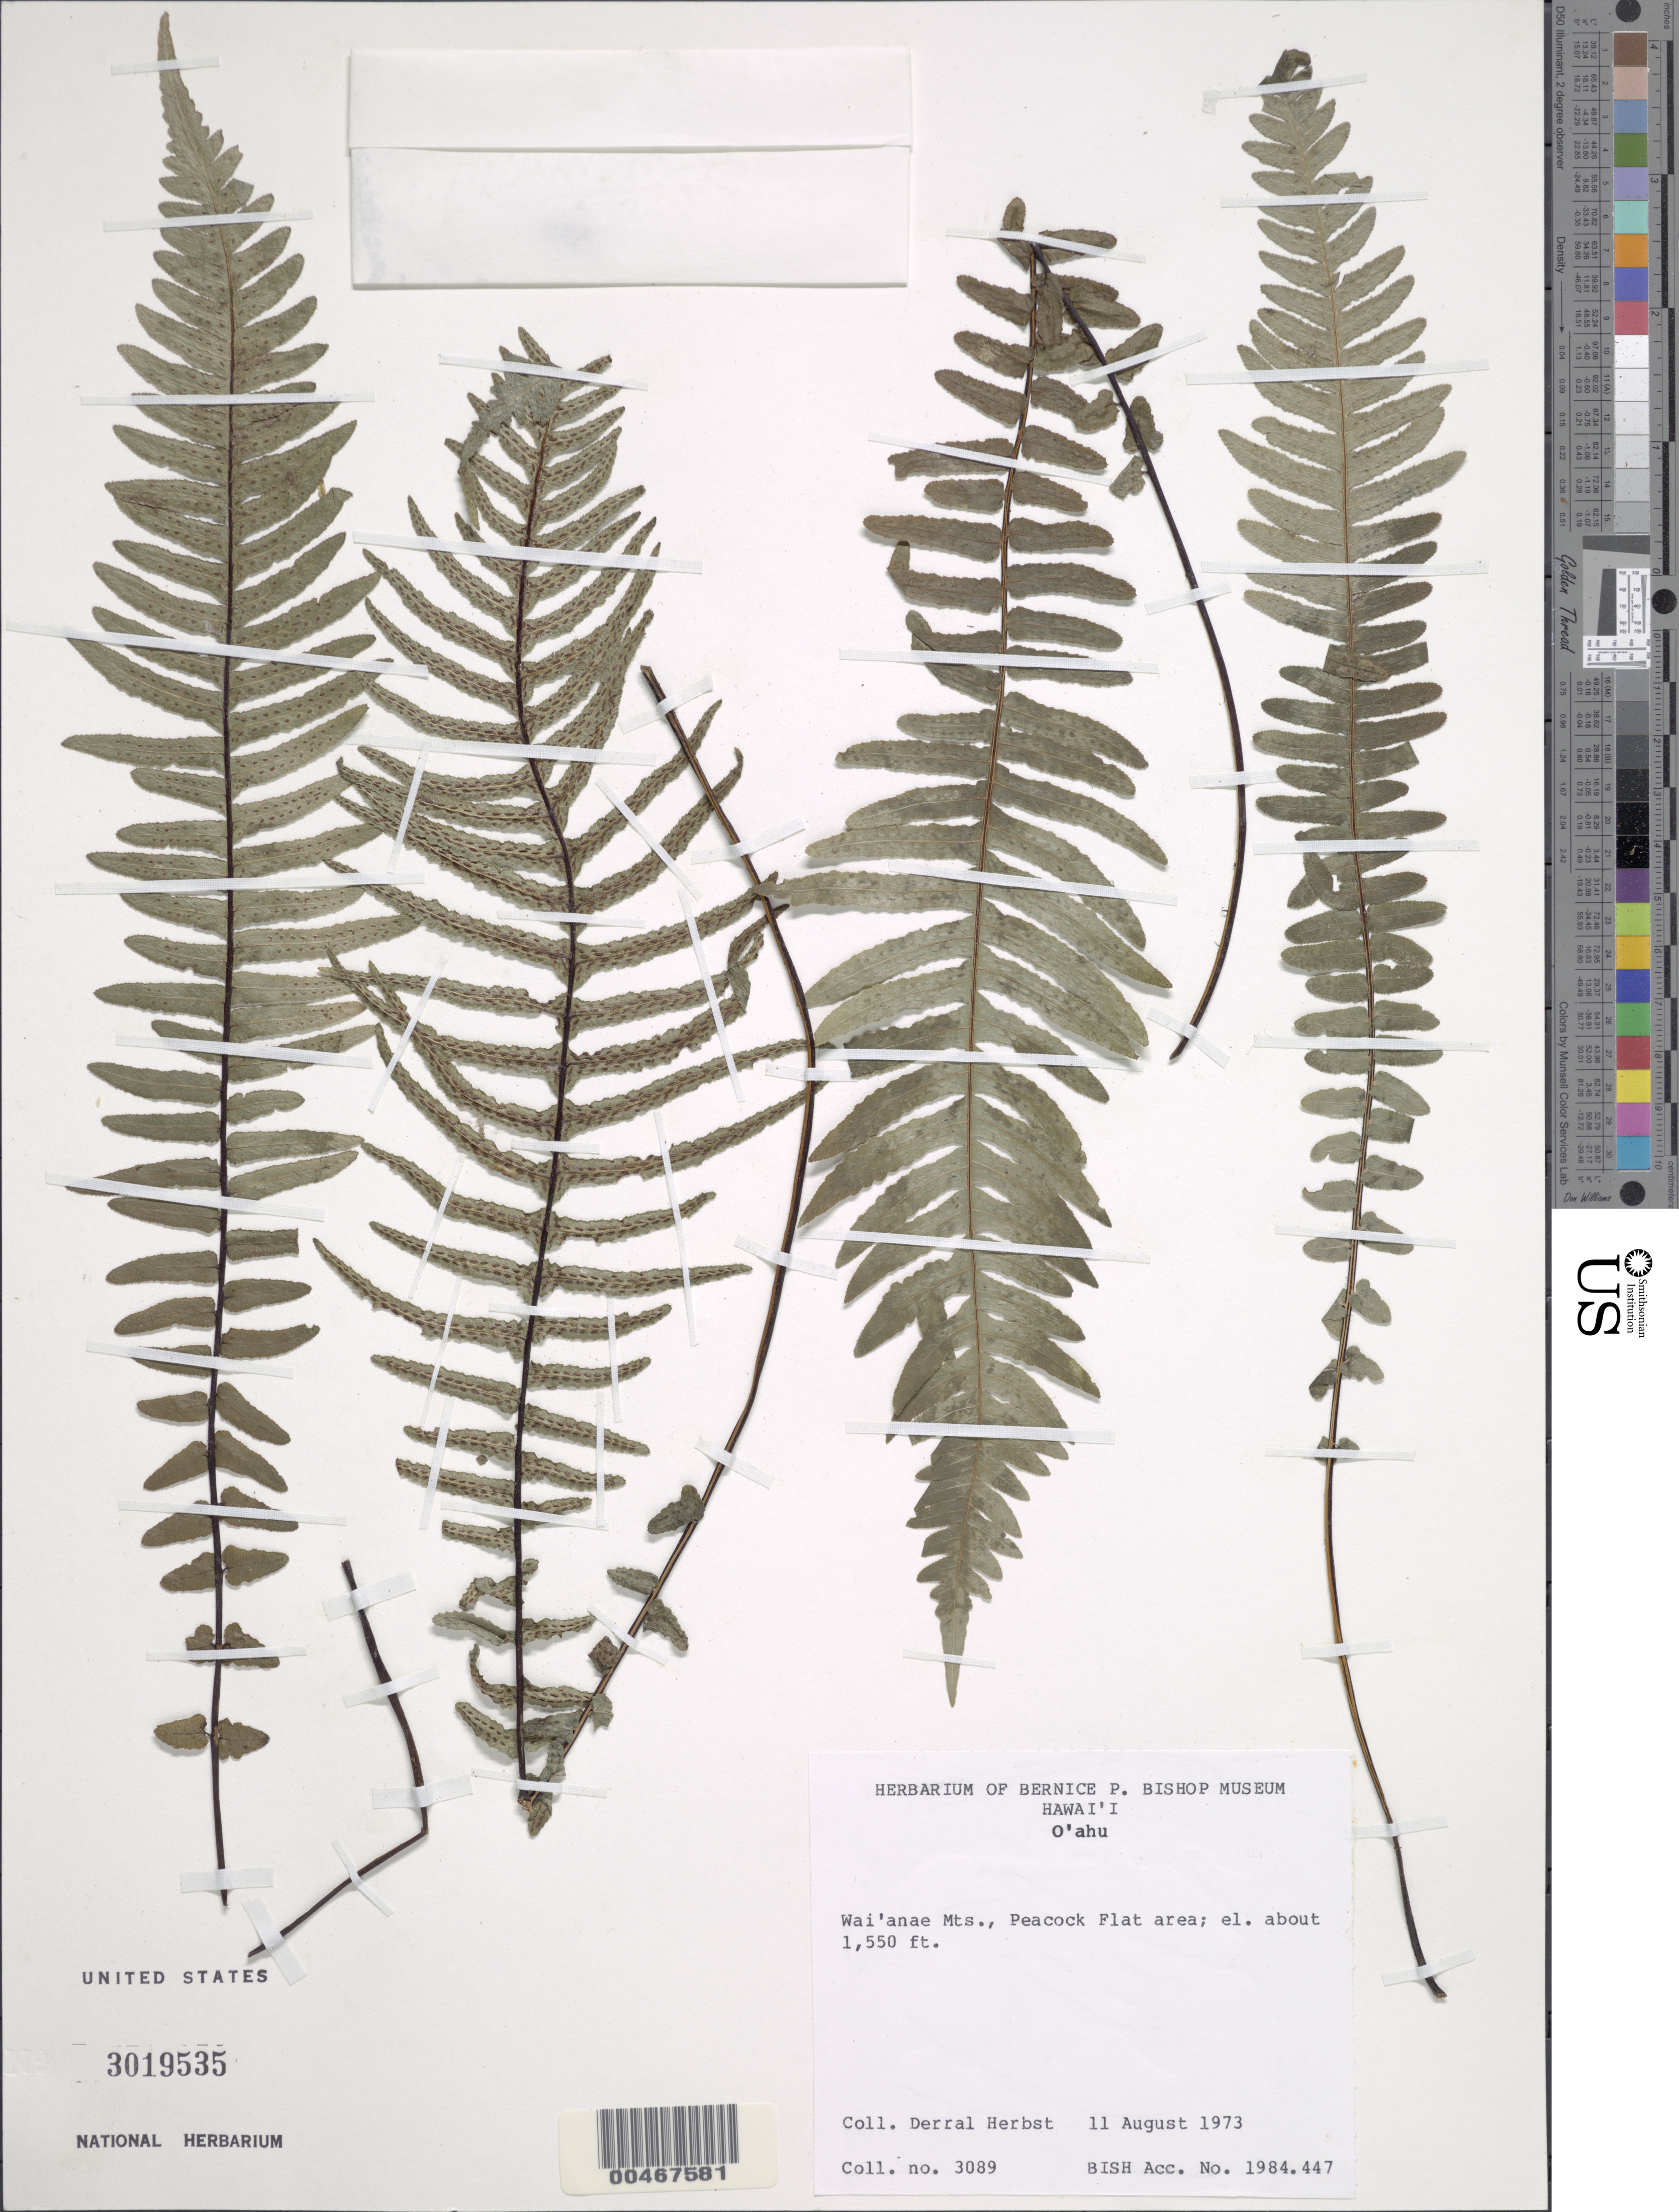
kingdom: Plantae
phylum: Tracheophyta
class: Polypodiopsida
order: Polypodiales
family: Blechnaceae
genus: Doodia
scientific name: Doodia kunthiana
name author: Gaudich.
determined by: Wagner, W. L., (BOT), Smithsonian Institution - National Museum of Natural History (UNITED STATES)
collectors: D. R. Herbst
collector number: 3089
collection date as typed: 11 Aug 1973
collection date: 1973-08-11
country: United States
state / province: Hawaii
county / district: Honolulu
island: Oahu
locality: Wai'anae Mts., Peacock Flat area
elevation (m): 472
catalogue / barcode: US 3019535